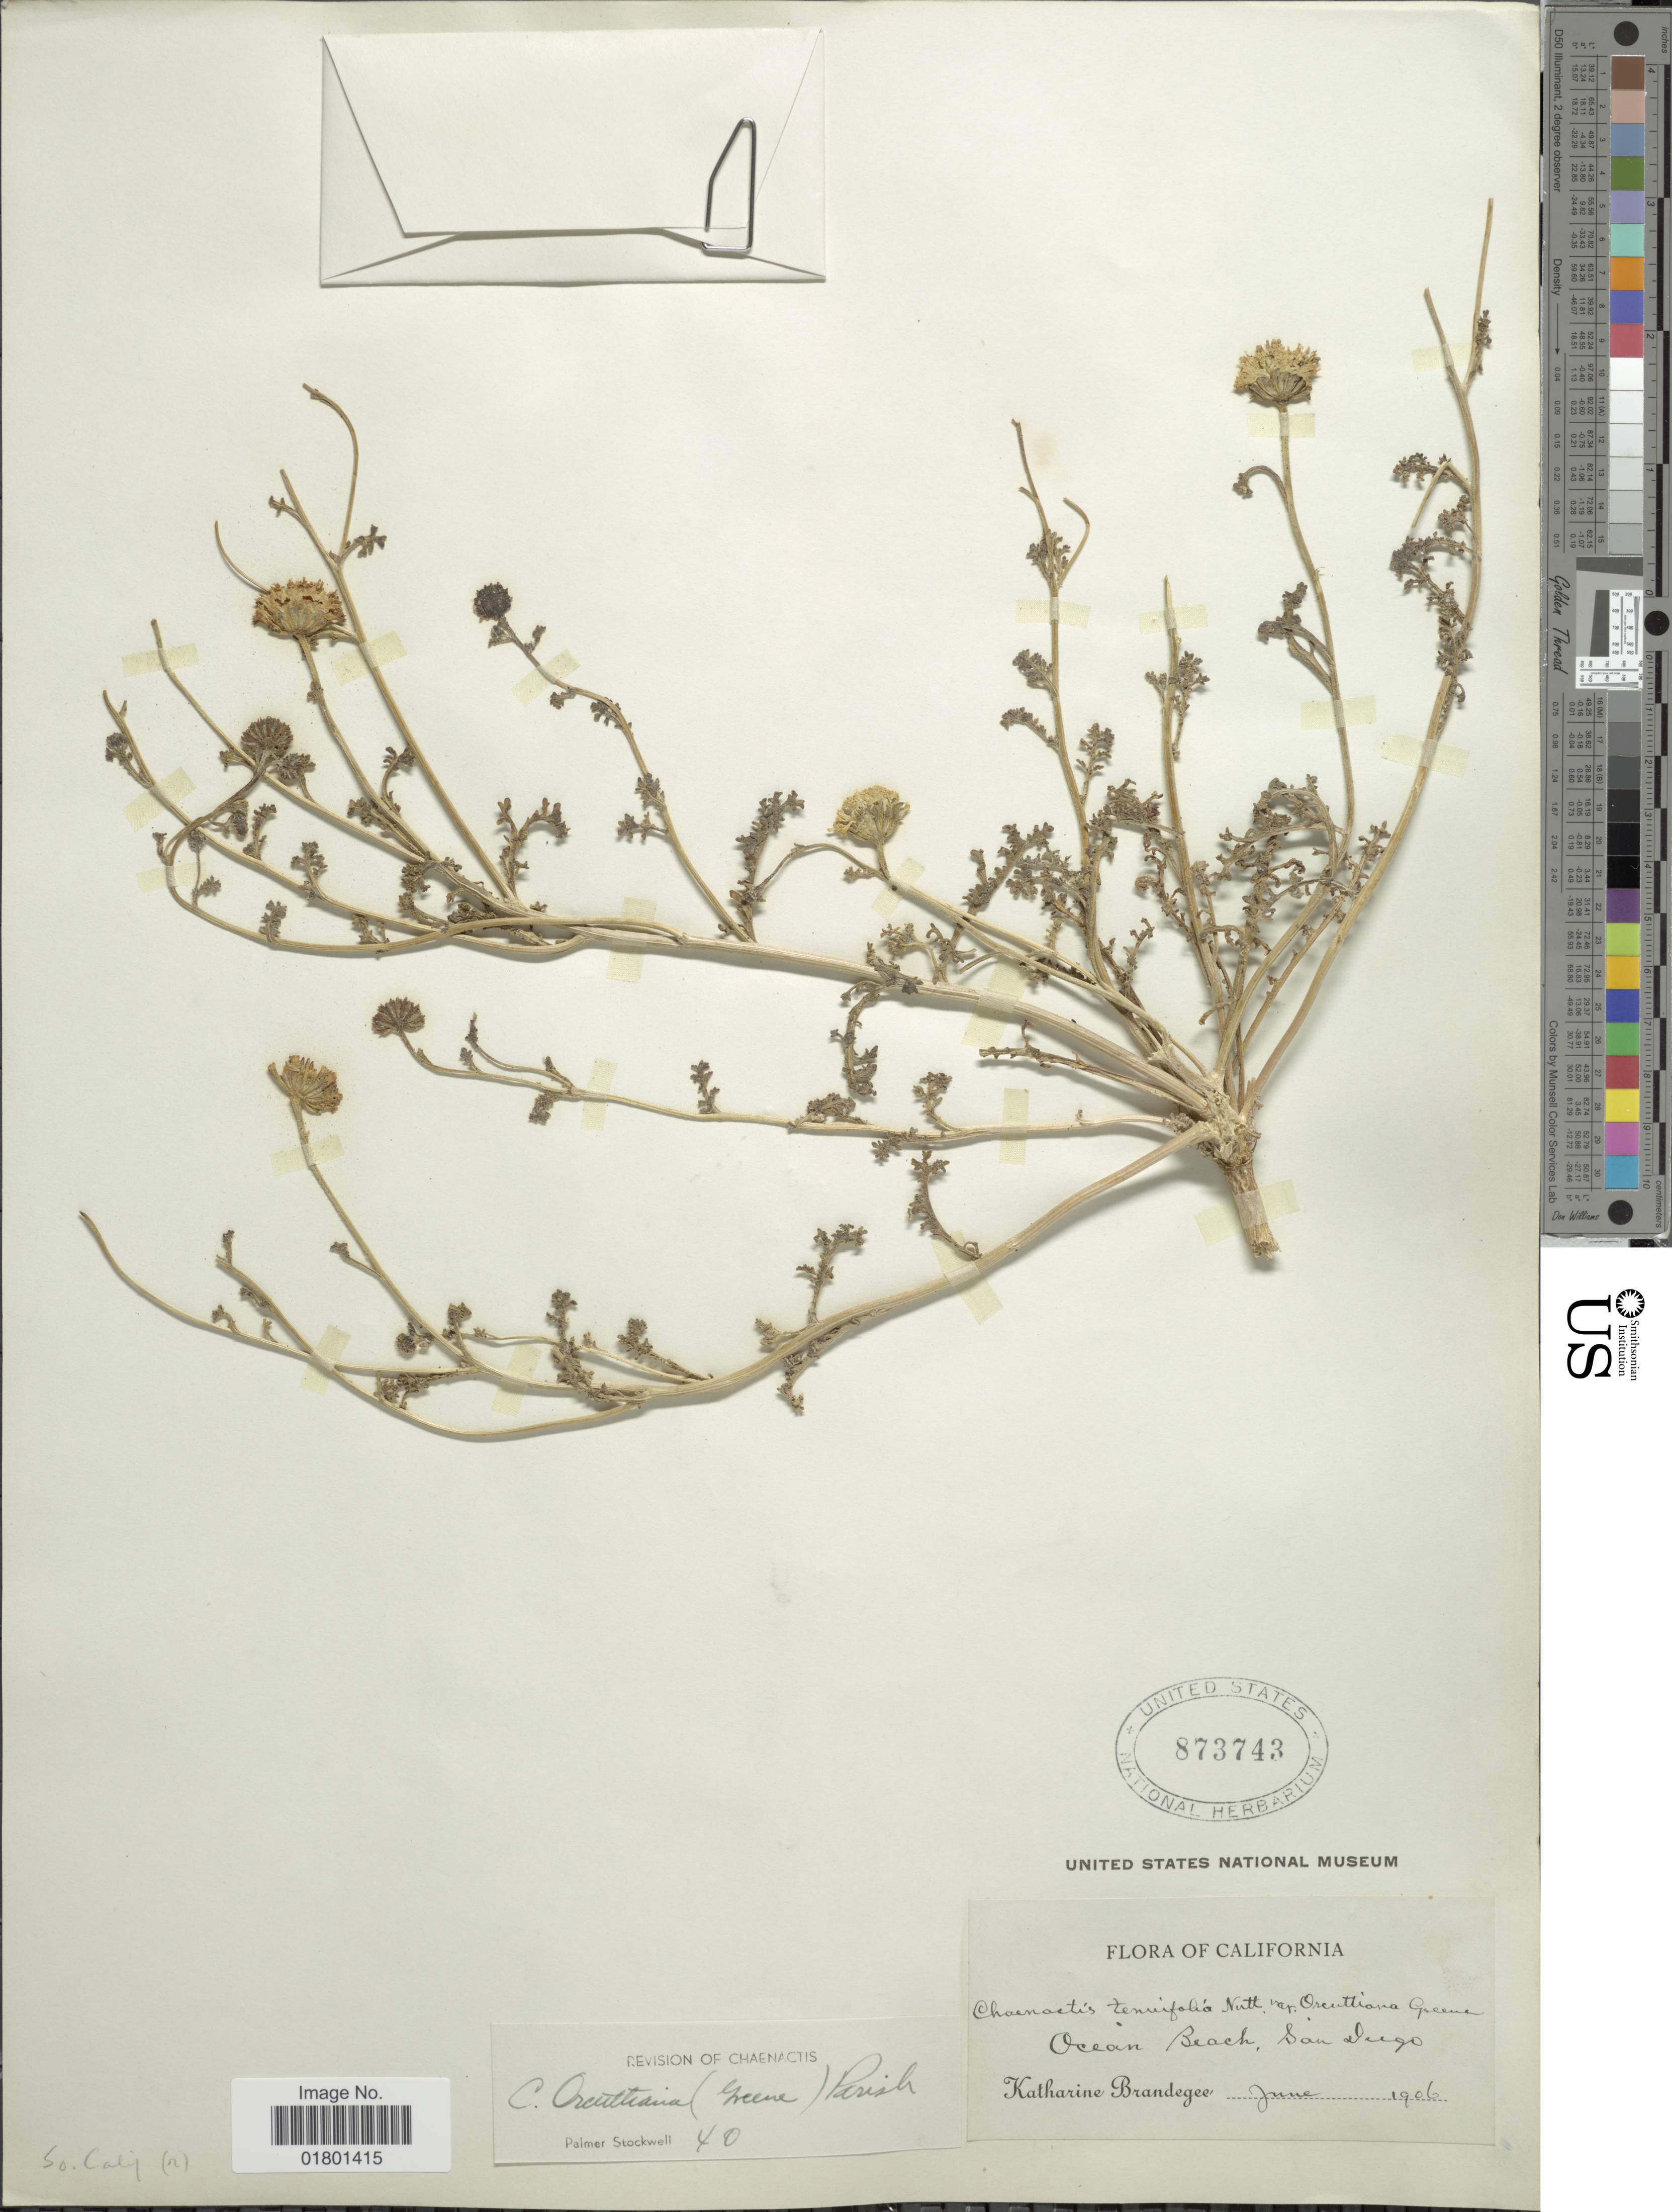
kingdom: Plantae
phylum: Tracheophyta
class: Magnoliopsida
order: Asterales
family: Asteraceae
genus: Chaenactis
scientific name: Chaenactis orcuttiana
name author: (Greene) Parish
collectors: M. K. Brandegee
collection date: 1906-06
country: United States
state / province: California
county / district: San Diego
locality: Ocean Beach, San Diego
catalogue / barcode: US 873743